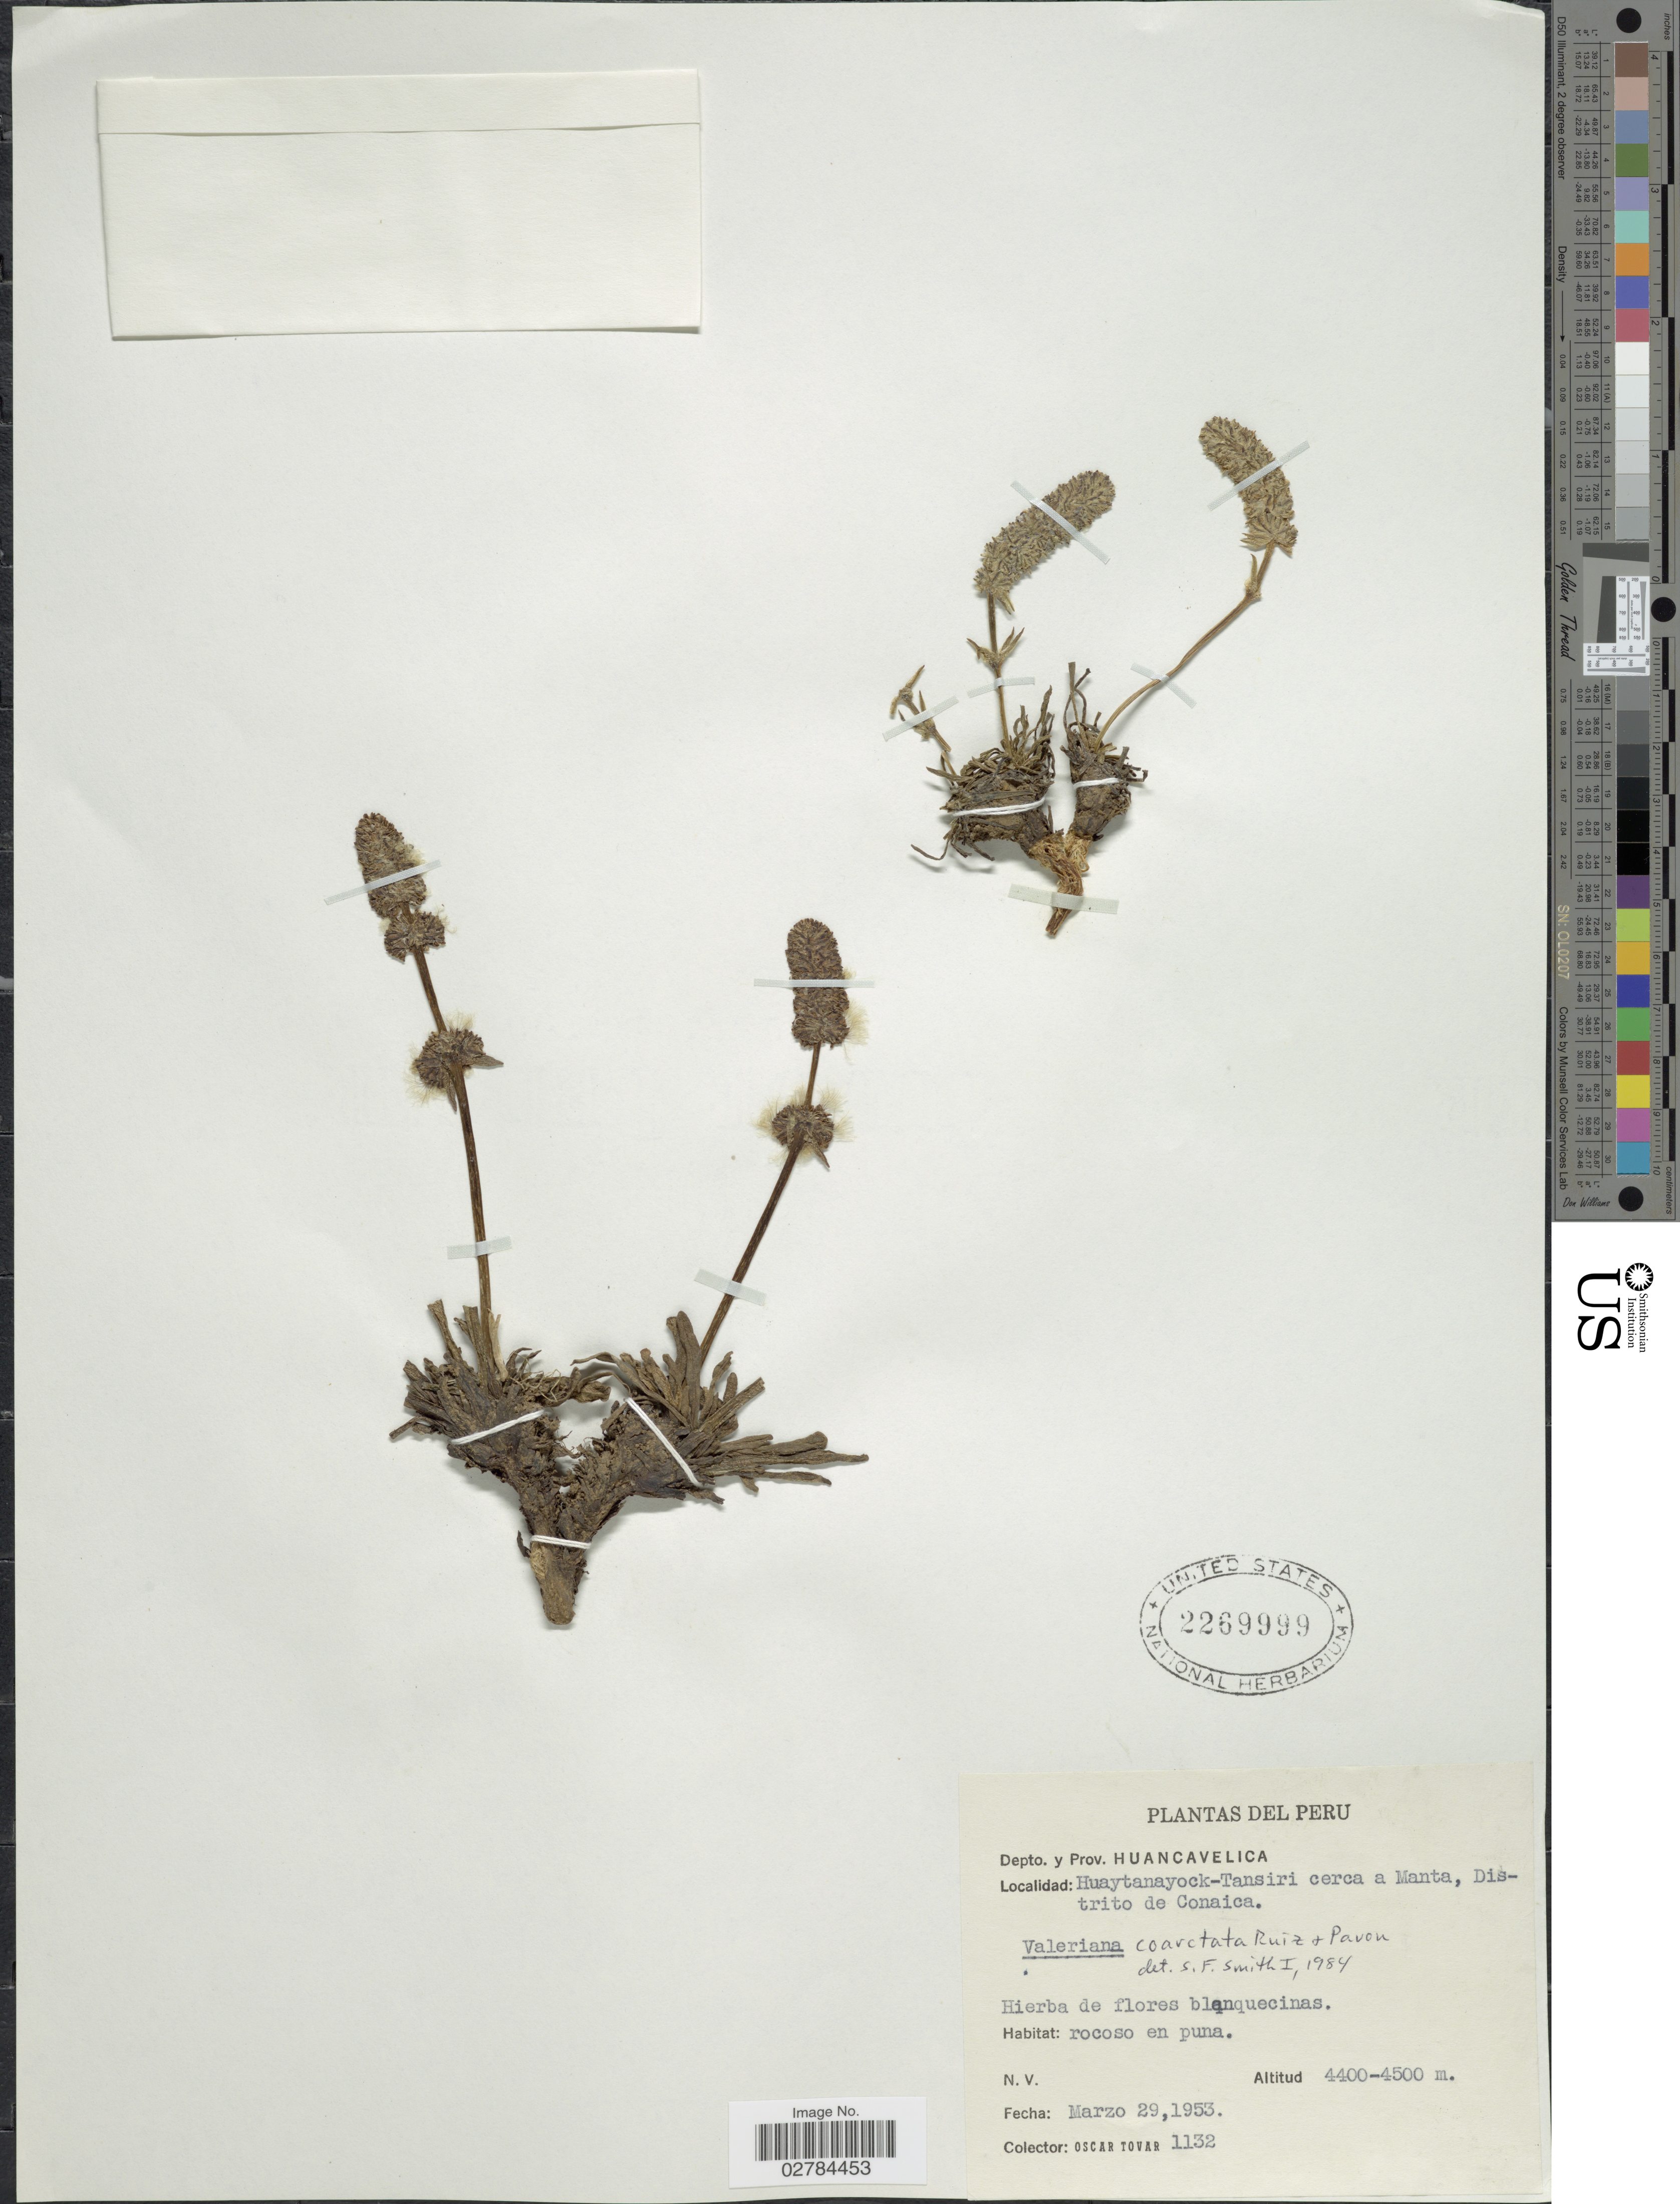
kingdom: Plantae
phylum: Tracheophyta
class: Magnoliopsida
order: Dipsacales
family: Caprifoliaceae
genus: Valeriana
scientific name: Valeriana coarctata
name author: Ruiz & Pav.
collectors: Ó. Tovar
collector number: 1132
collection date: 1953-03-29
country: Peru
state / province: Huancavelica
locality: Depto. y Prov. Huancavelica. Huaytanayock-Tansiri cerca a Manta, Distrito de Conaica.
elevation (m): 4400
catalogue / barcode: US 2269999